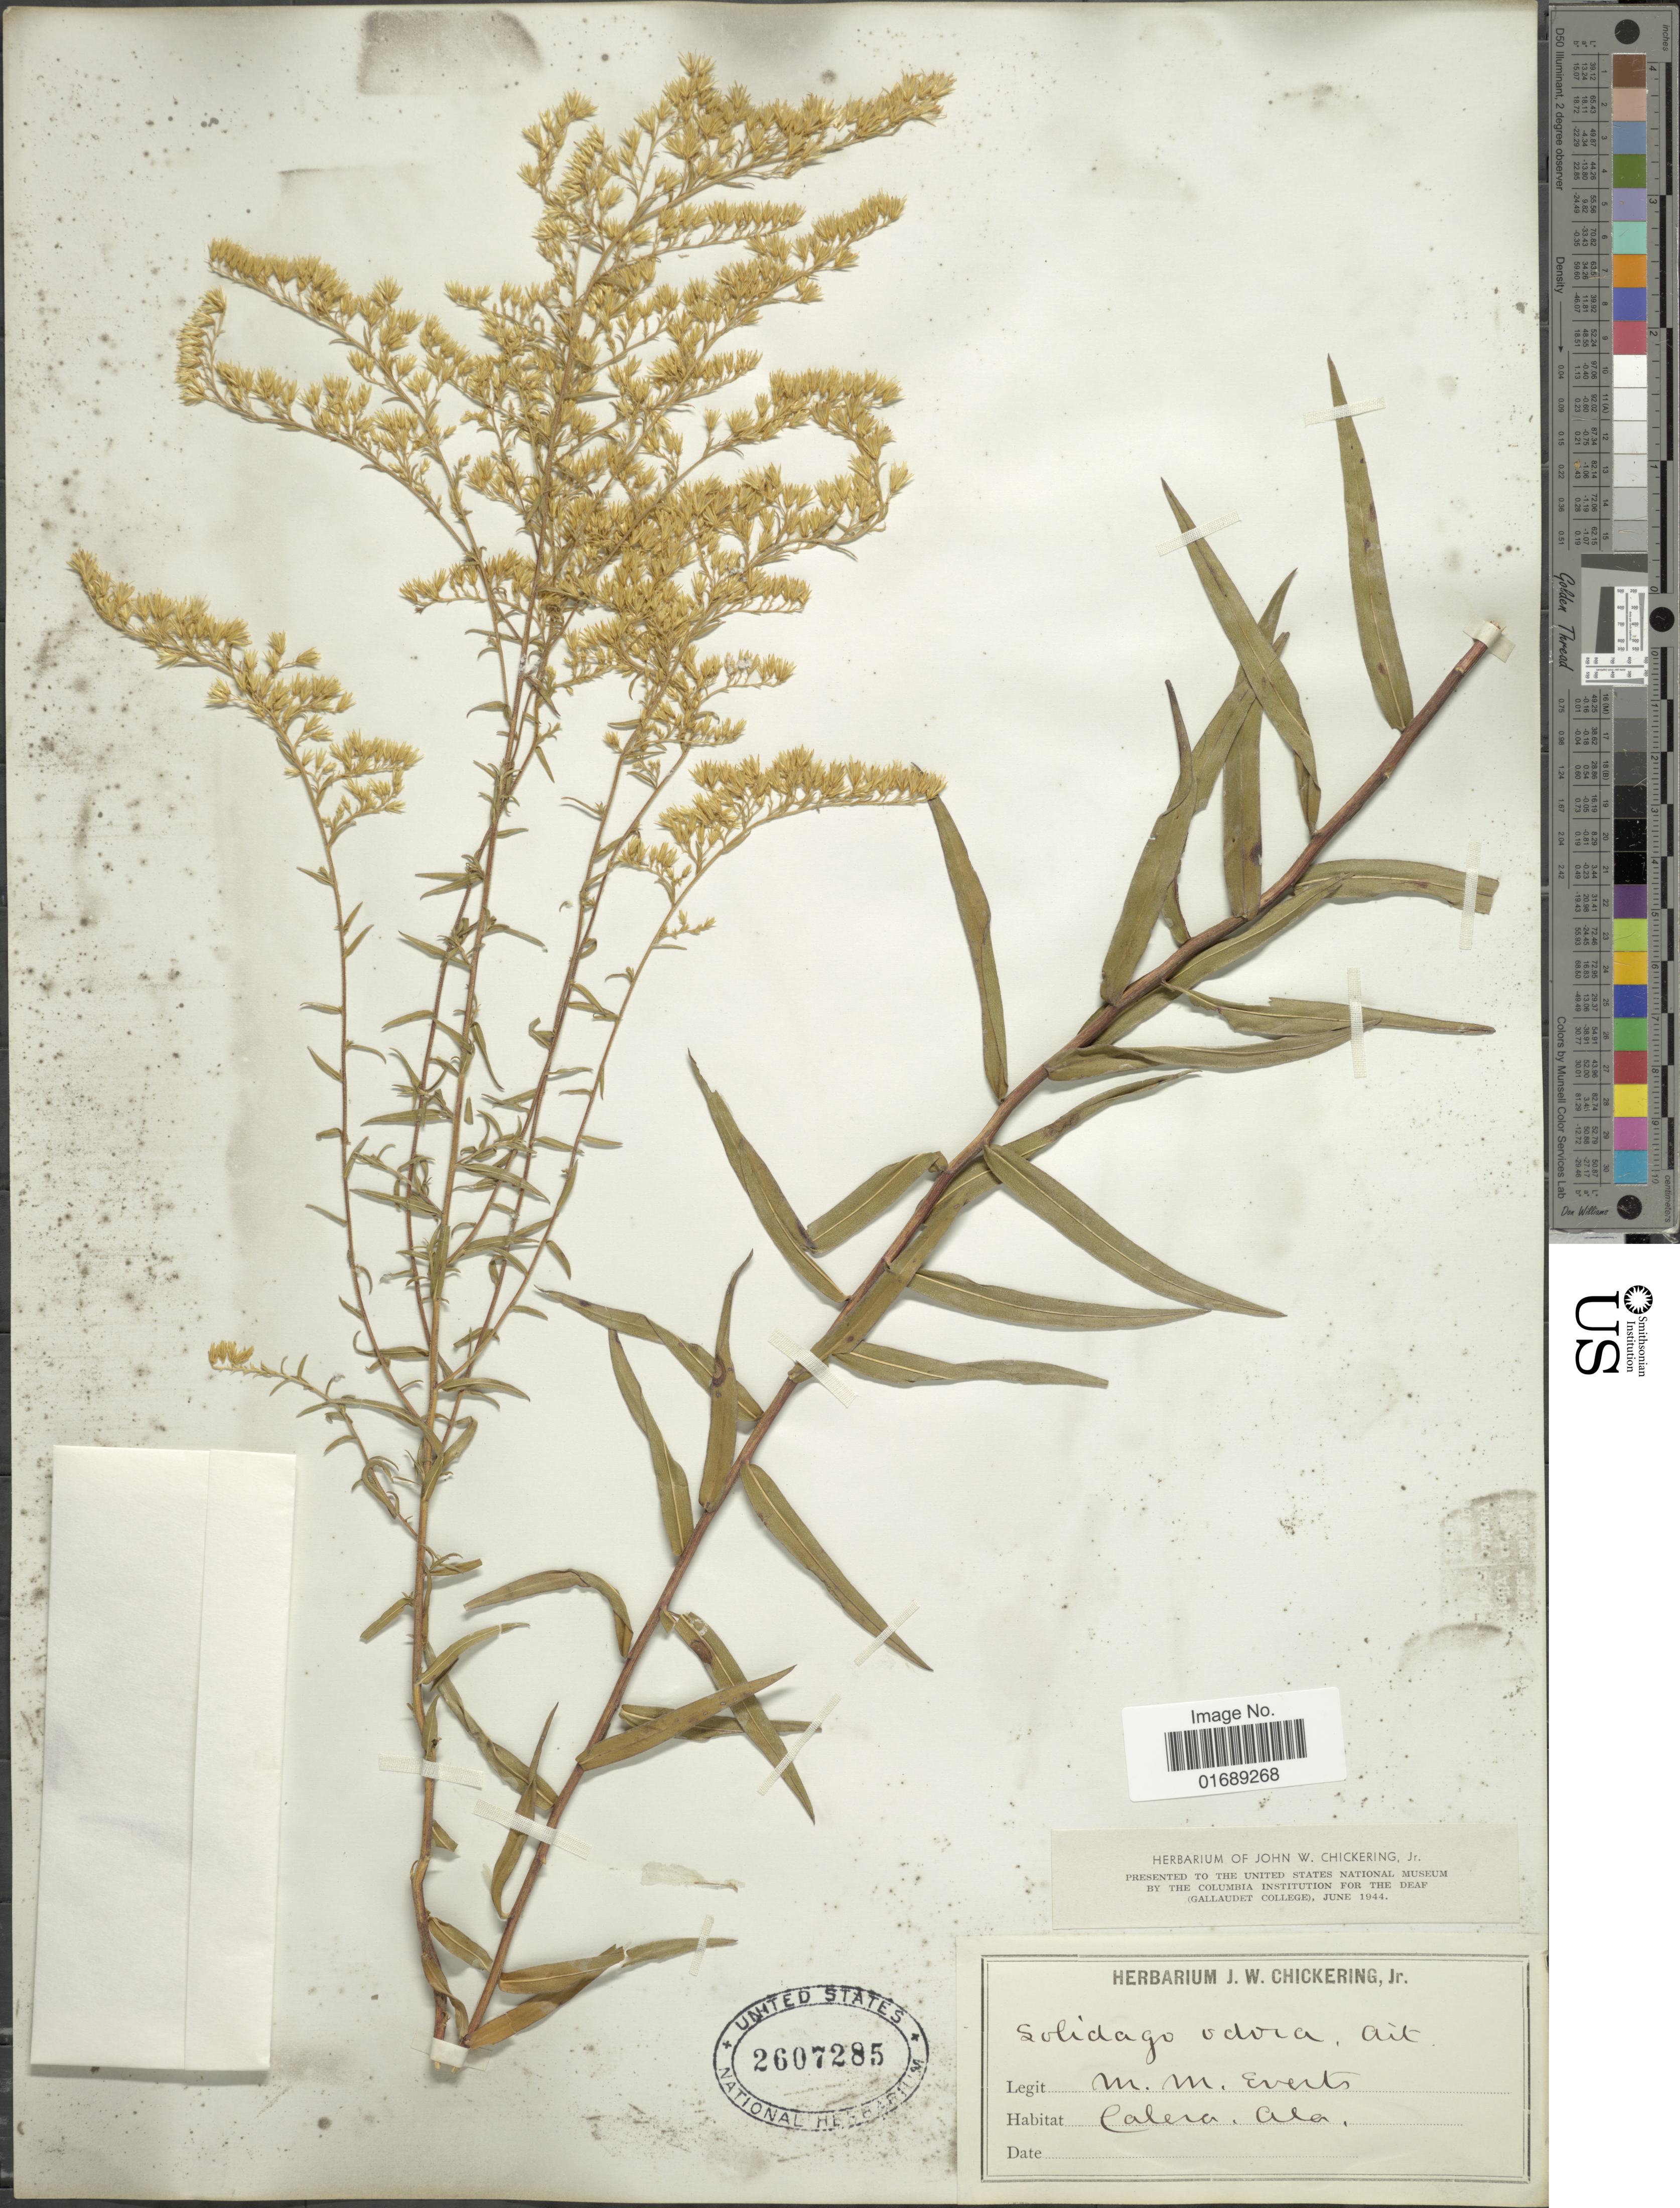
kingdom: Plantae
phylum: Tracheophyta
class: Magnoliopsida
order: Asterales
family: Asteraceae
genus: Solidago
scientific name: Solidago odora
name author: Aiton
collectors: M. Everts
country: United States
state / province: Alabama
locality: Calera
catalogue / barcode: US 2607285